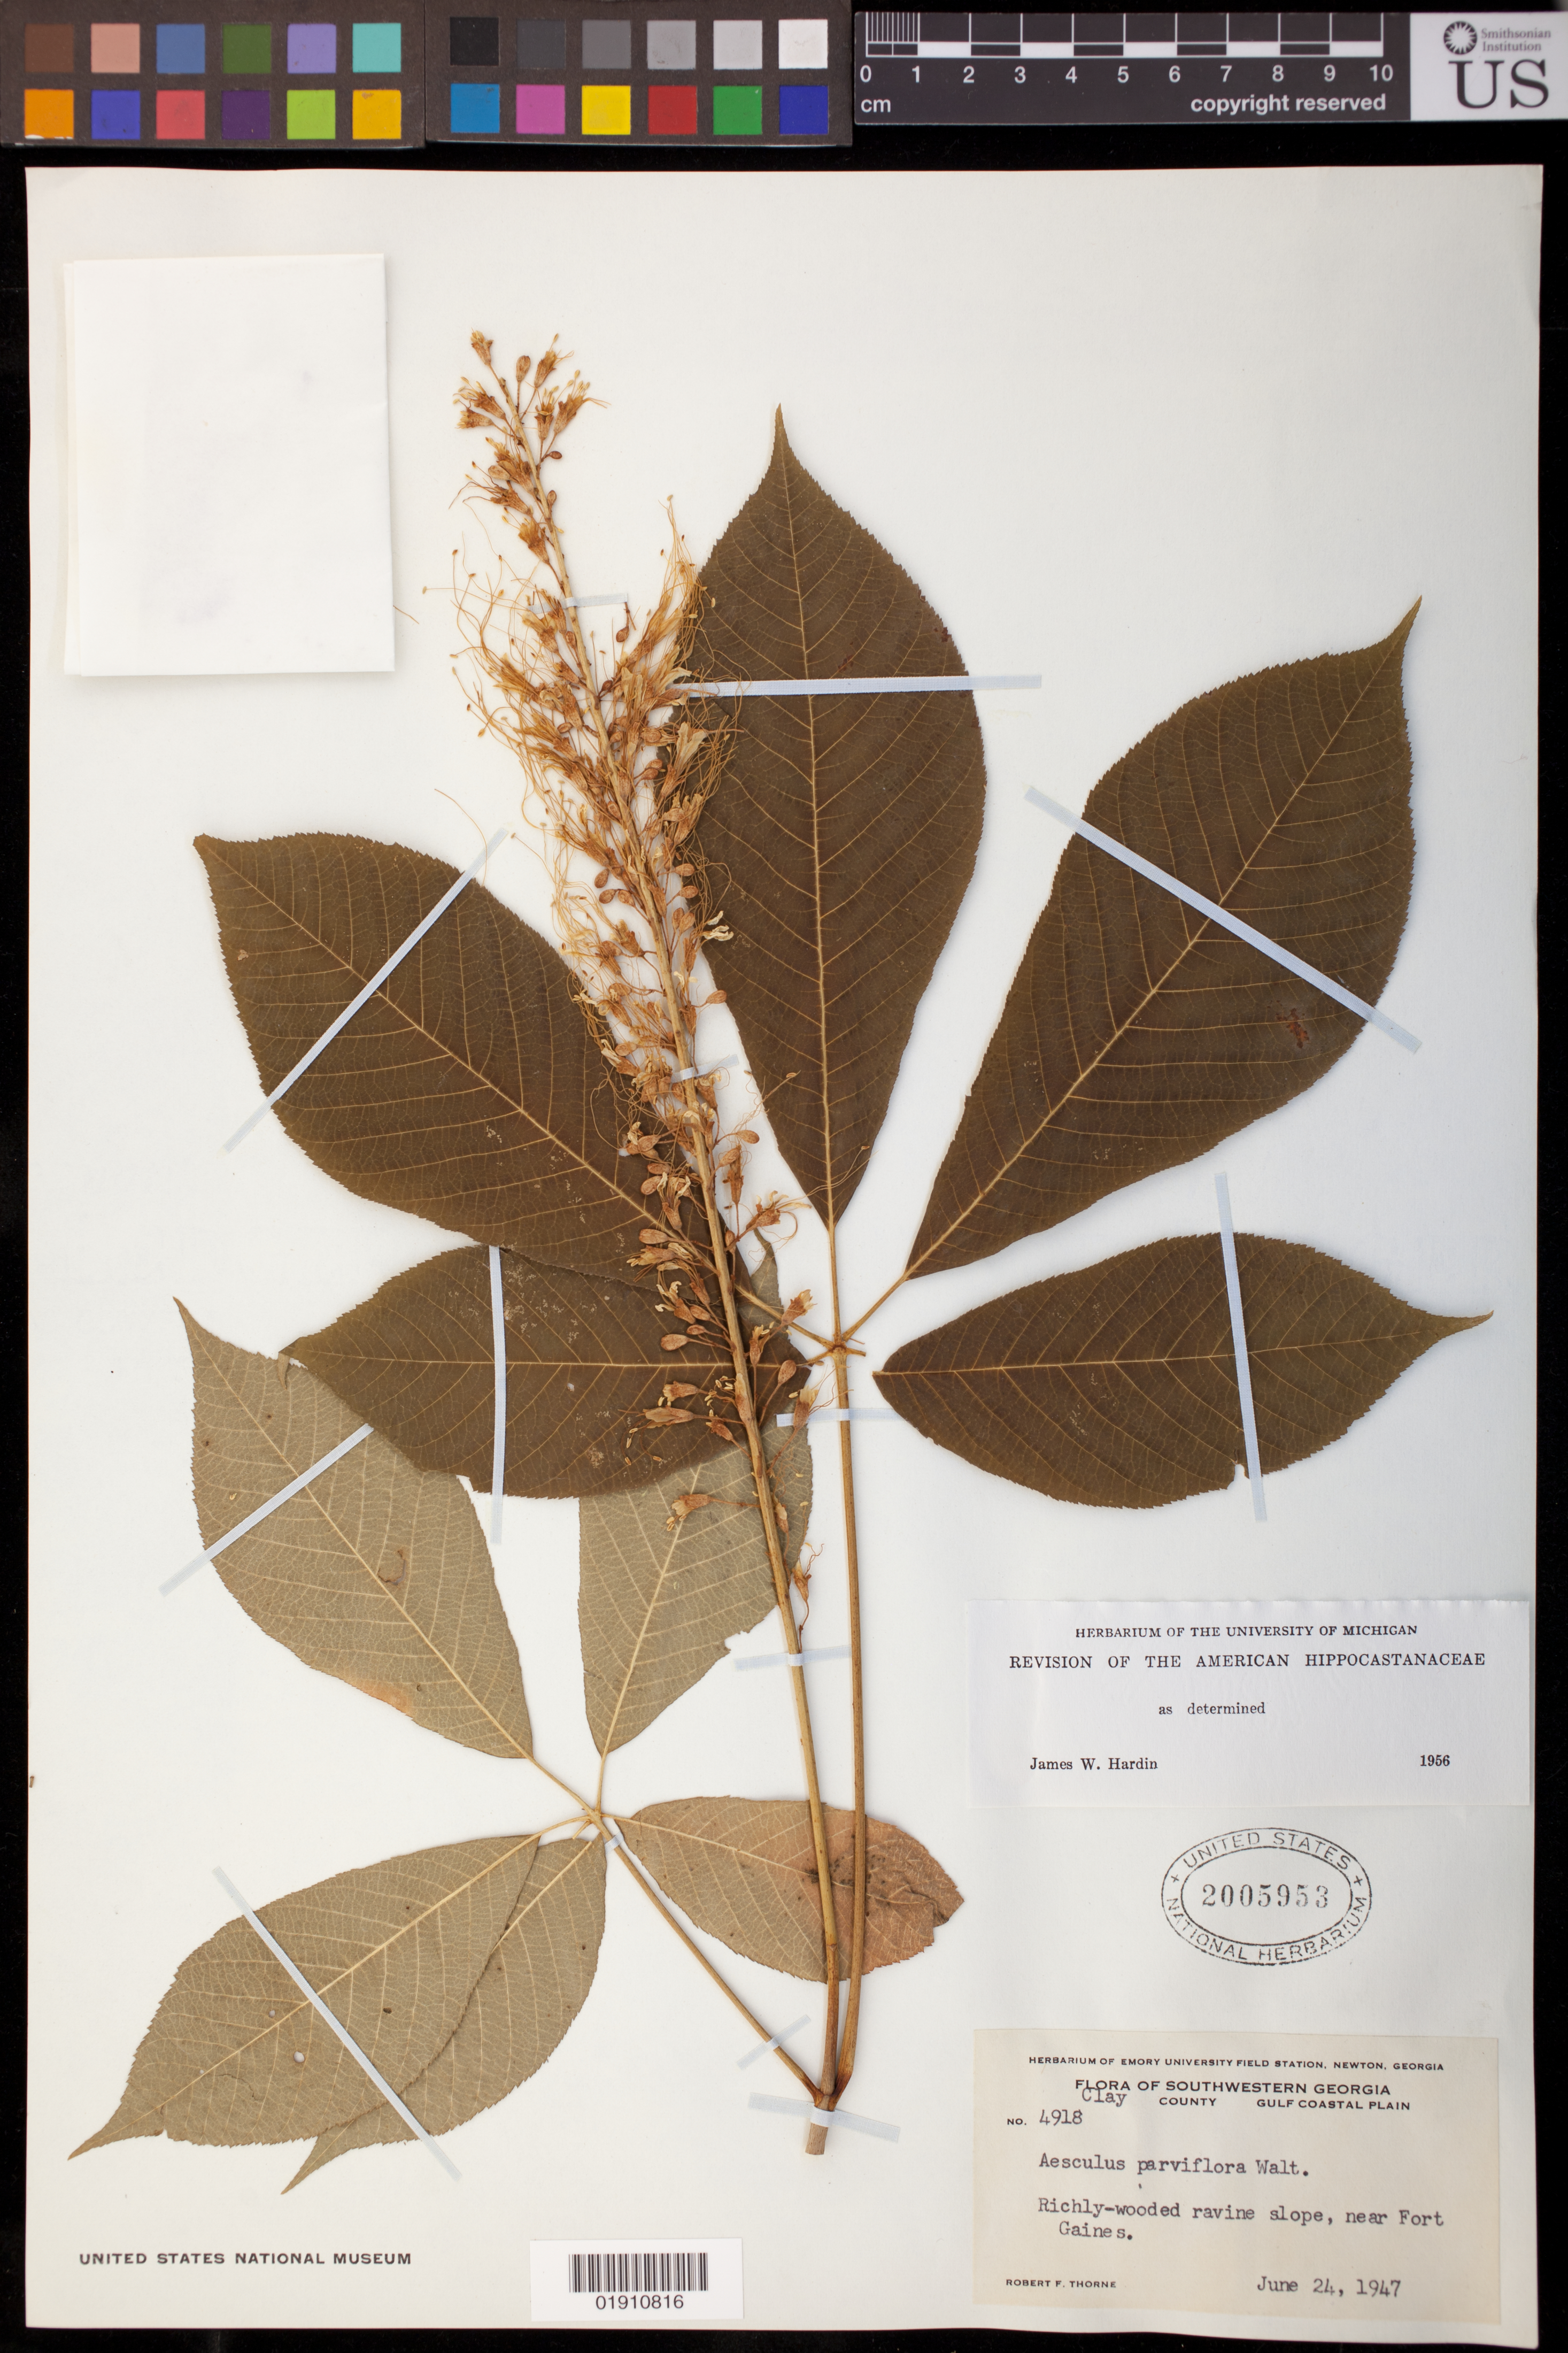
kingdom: Plantae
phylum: Tracheophyta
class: Magnoliopsida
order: Sapindales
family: Sapindaceae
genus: Aesculus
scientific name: Aesculus parviflora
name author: Walter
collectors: R. F. Thorne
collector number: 4918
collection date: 1947-06-24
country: United States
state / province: Georgia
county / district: Clay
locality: near Fort Gaines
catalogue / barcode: US 2005953